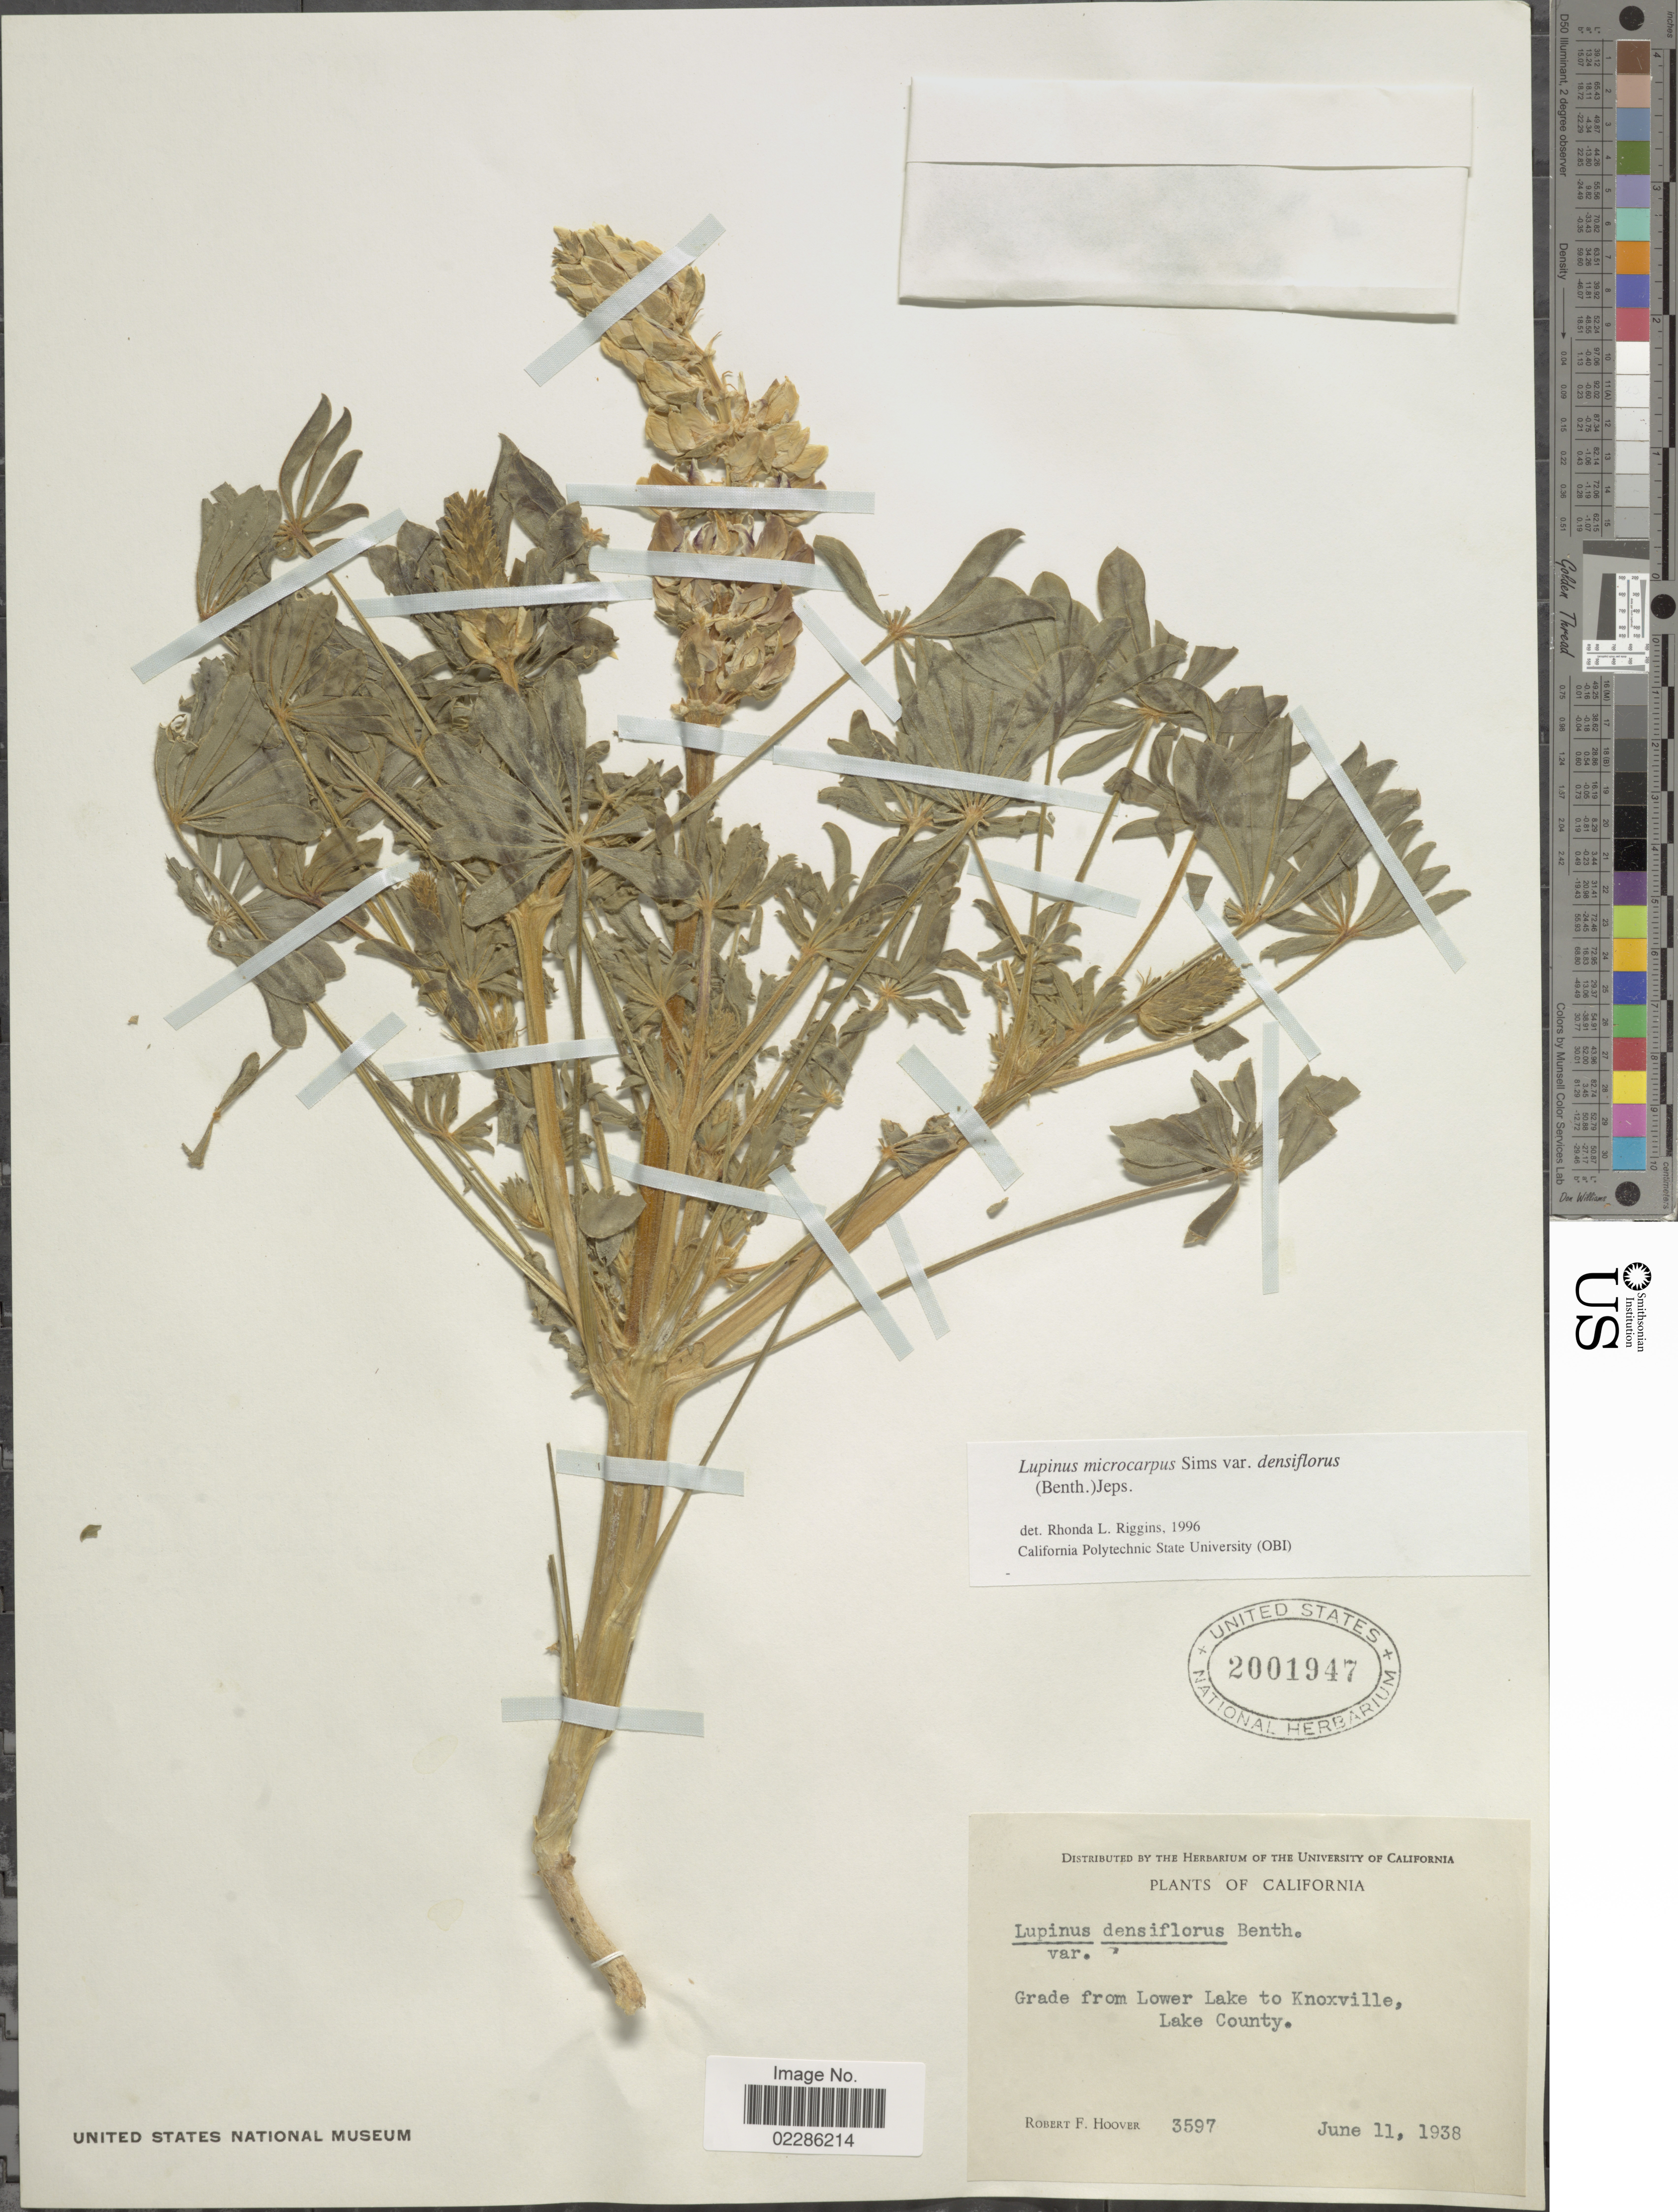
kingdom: Plantae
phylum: Tracheophyta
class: Magnoliopsida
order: Fabales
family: Fabaceae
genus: Lupinus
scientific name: Lupinus microcarpus var. densiflorus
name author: (Benth.) Jeps.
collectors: R. F. Hoover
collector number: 3597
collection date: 1938-06-11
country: United States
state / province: California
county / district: Lake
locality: Grade from Lower Lake to Knoxville, Lake County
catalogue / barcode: US 2001947